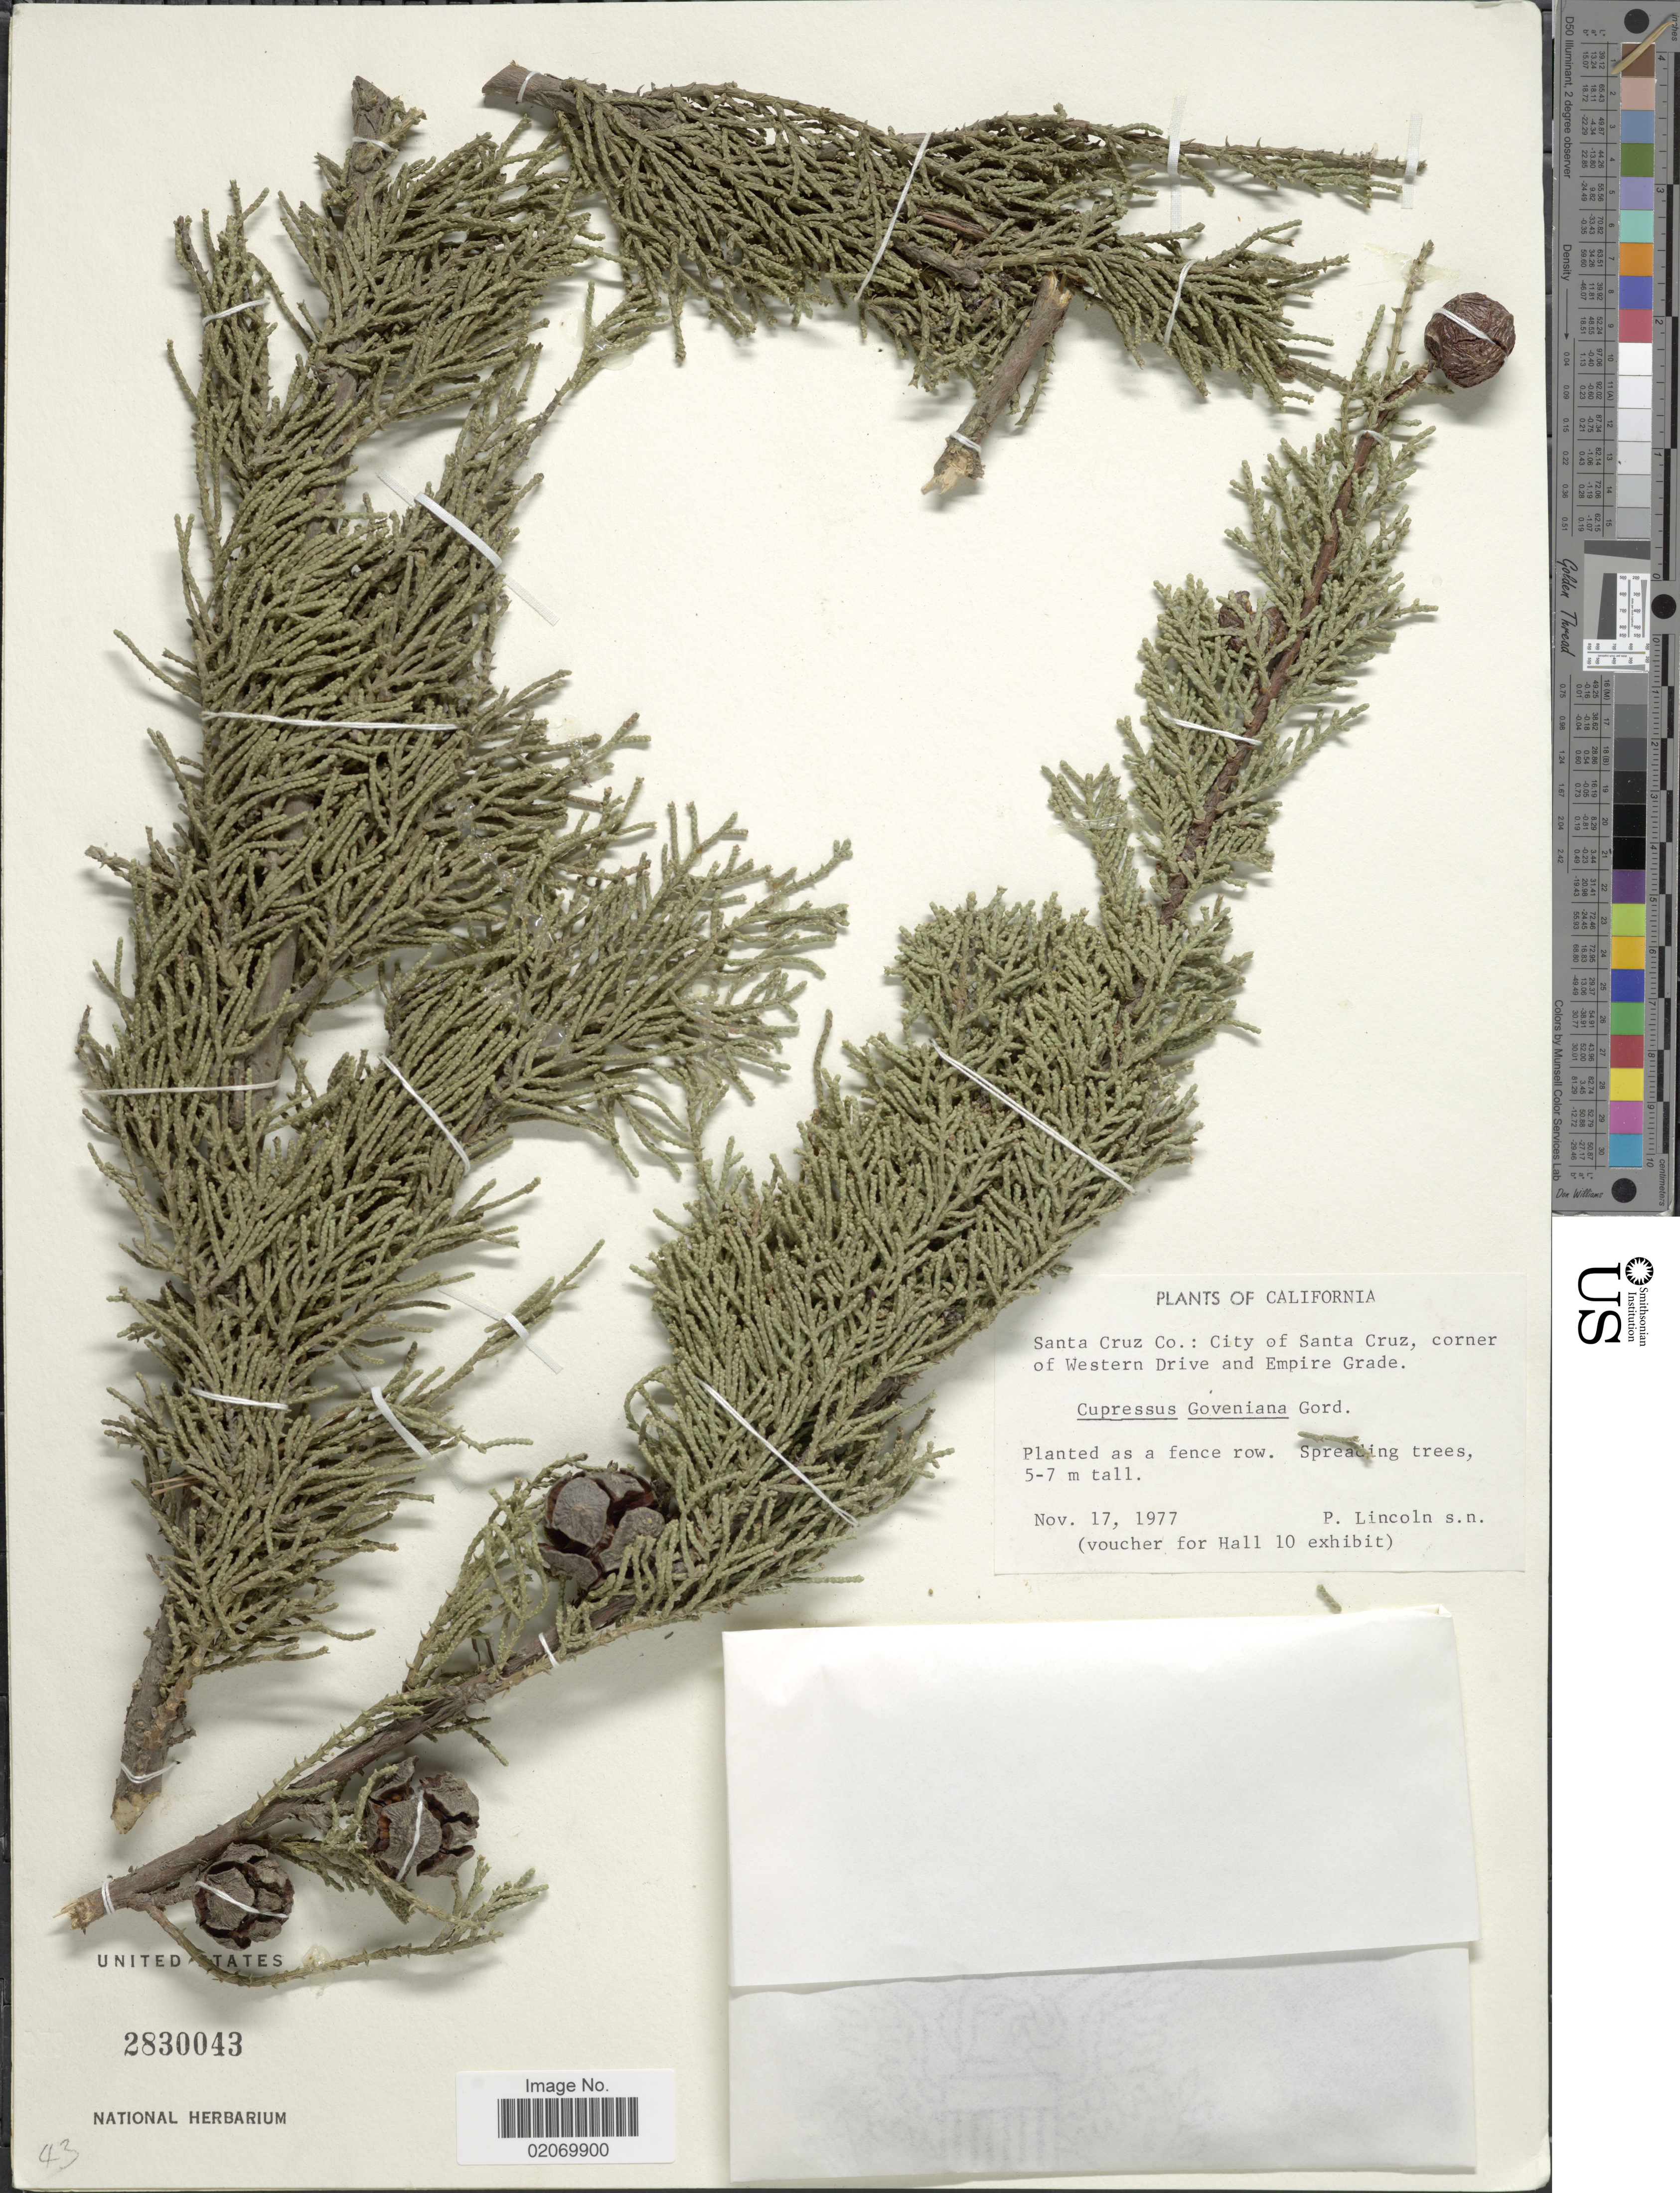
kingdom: Plantae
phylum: Tracheophyta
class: Pinopsida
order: Pinales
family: Cupressaceae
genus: Hesperocyparis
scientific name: Hesperocyparis goveniana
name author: (Gordon) Bartel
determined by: (US) Smithsonian Institution - National Museum of Natural History - Department of Botany (UNITED STATES)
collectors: P. Lincoln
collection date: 1977-11-17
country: United States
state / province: California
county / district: Santa Cruz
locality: Santa Cruz Co, City of Santa Cruz, corner of Western Drive and Empire Grade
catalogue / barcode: US 2830043